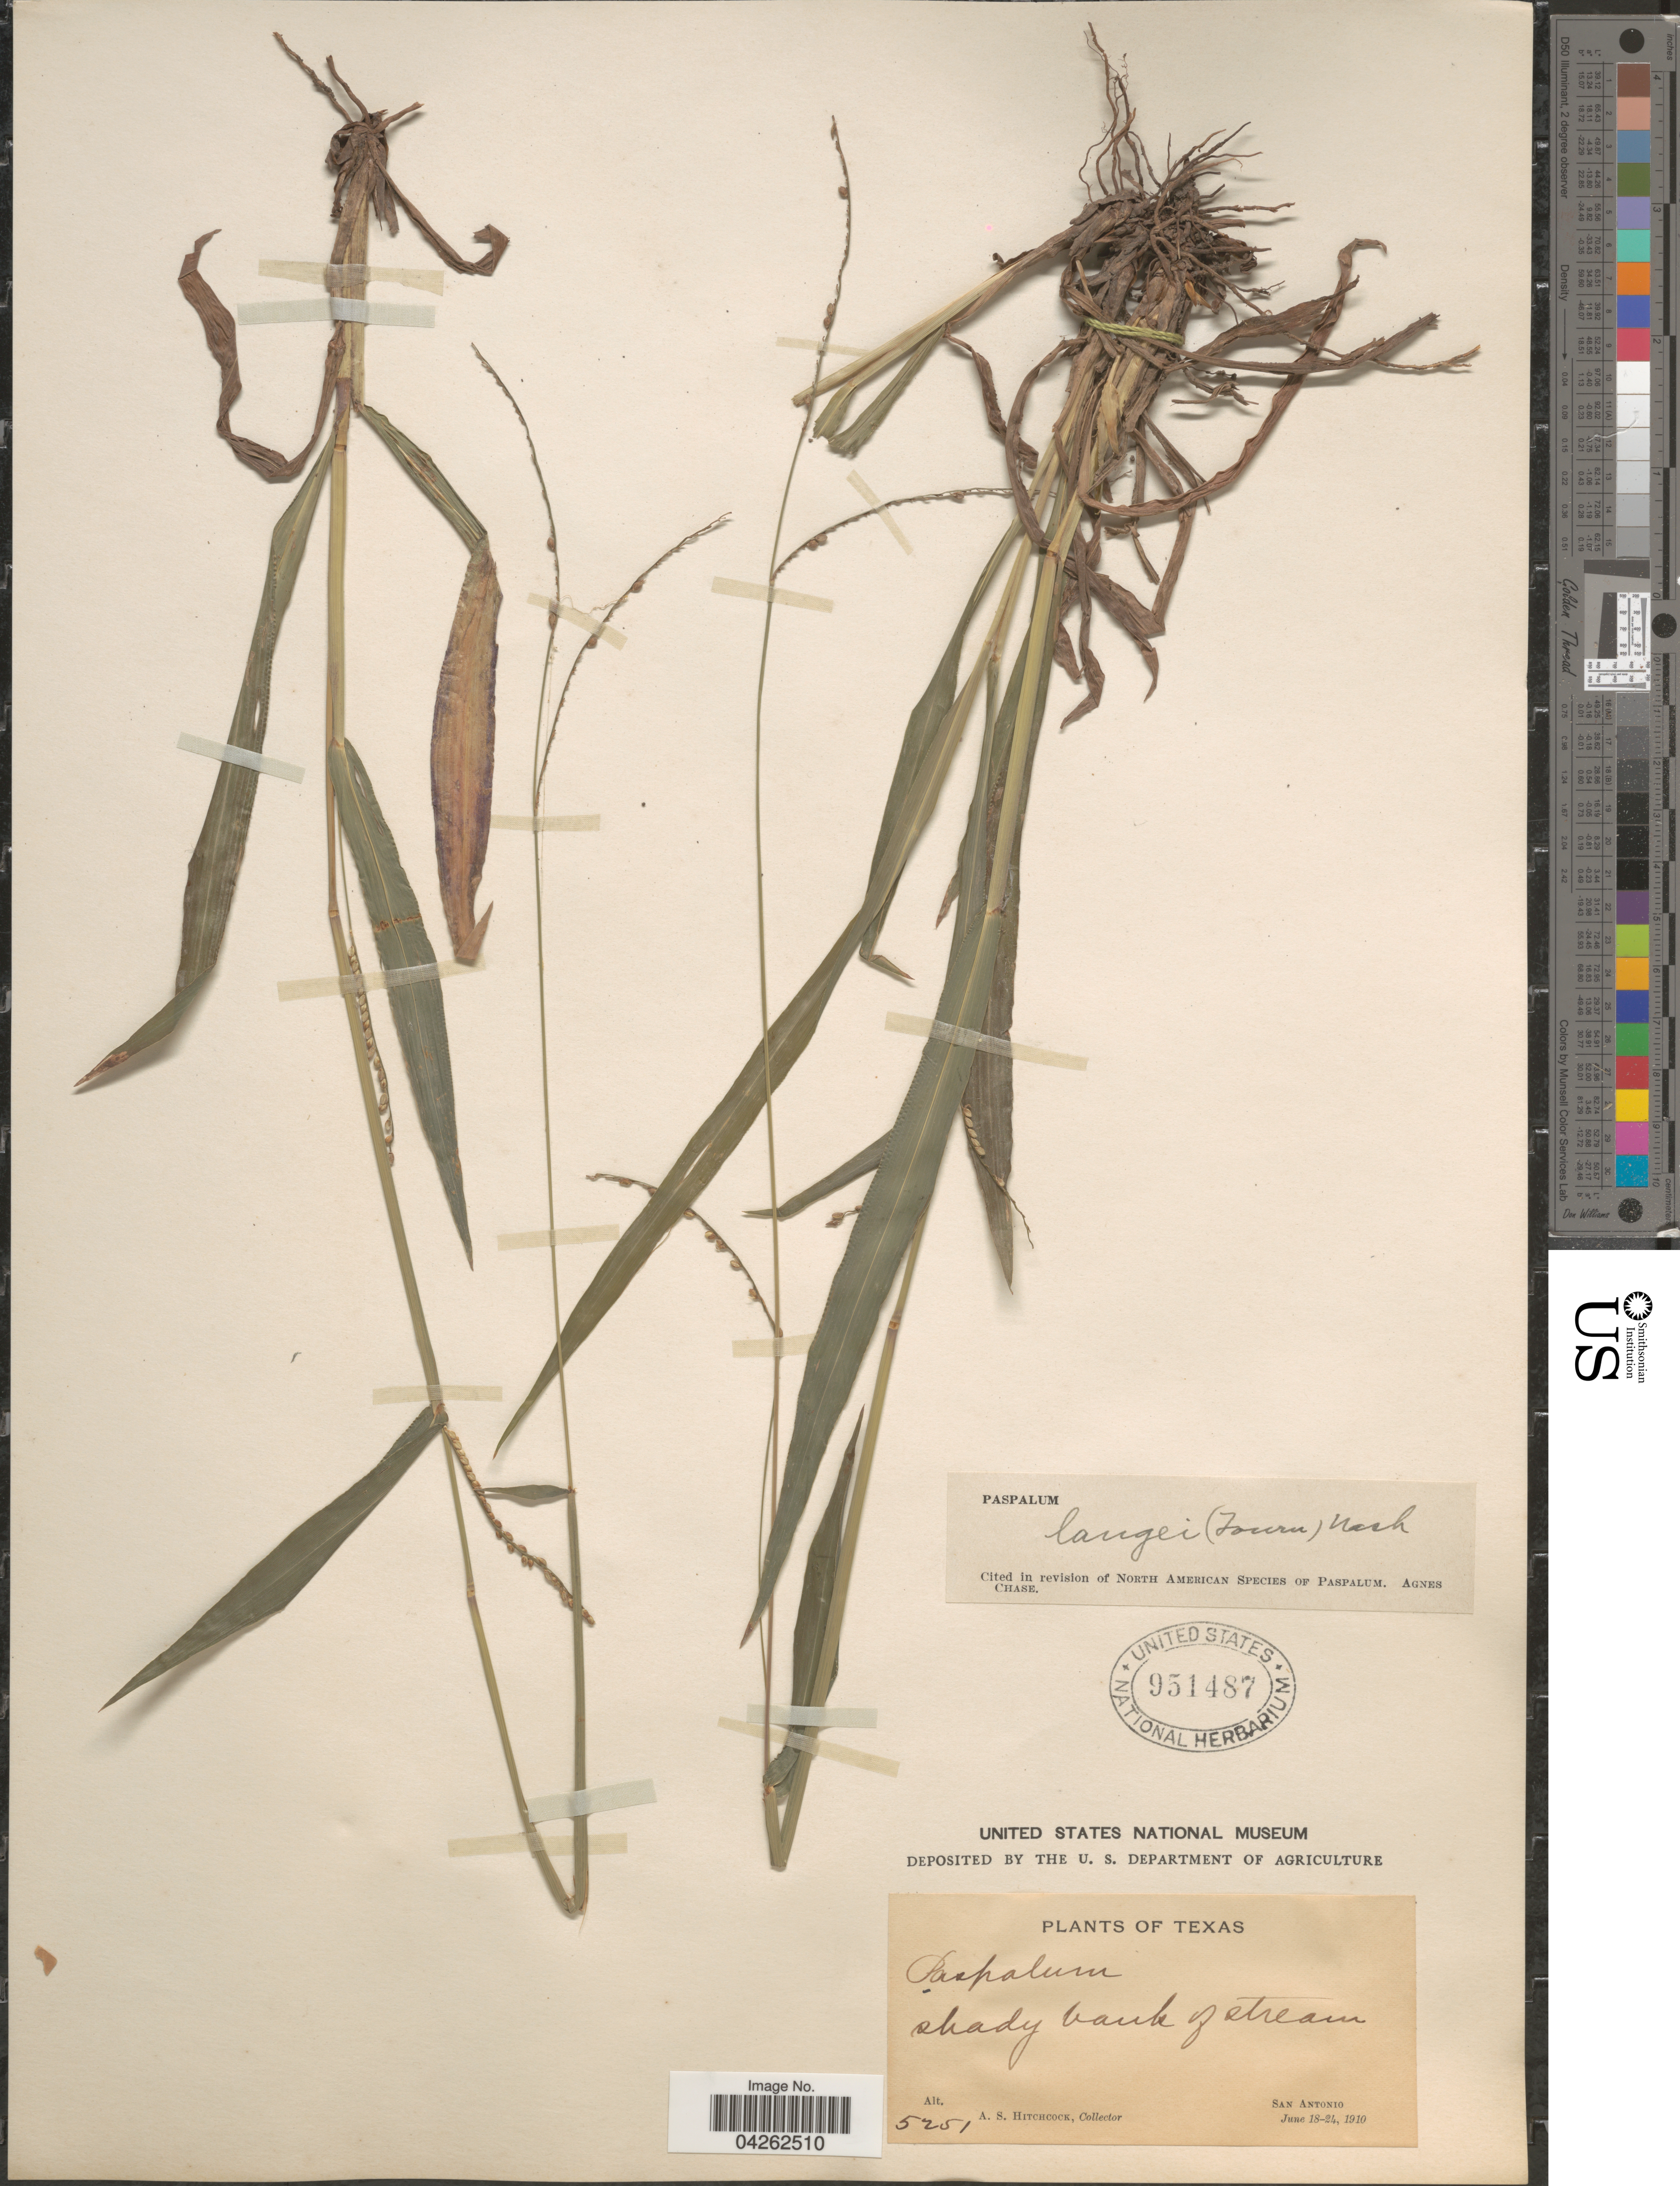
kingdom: Plantae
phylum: Tracheophyta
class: Liliopsida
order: Poales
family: Poaceae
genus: Paspalum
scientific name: Paspalum langei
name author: (E. Fourn.) Nash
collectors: A. S. Hitchcock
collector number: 5251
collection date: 1910-06-18/1910-06-24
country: United States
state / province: Texas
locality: Shady bank of stream. San Antonio.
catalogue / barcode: US 951487